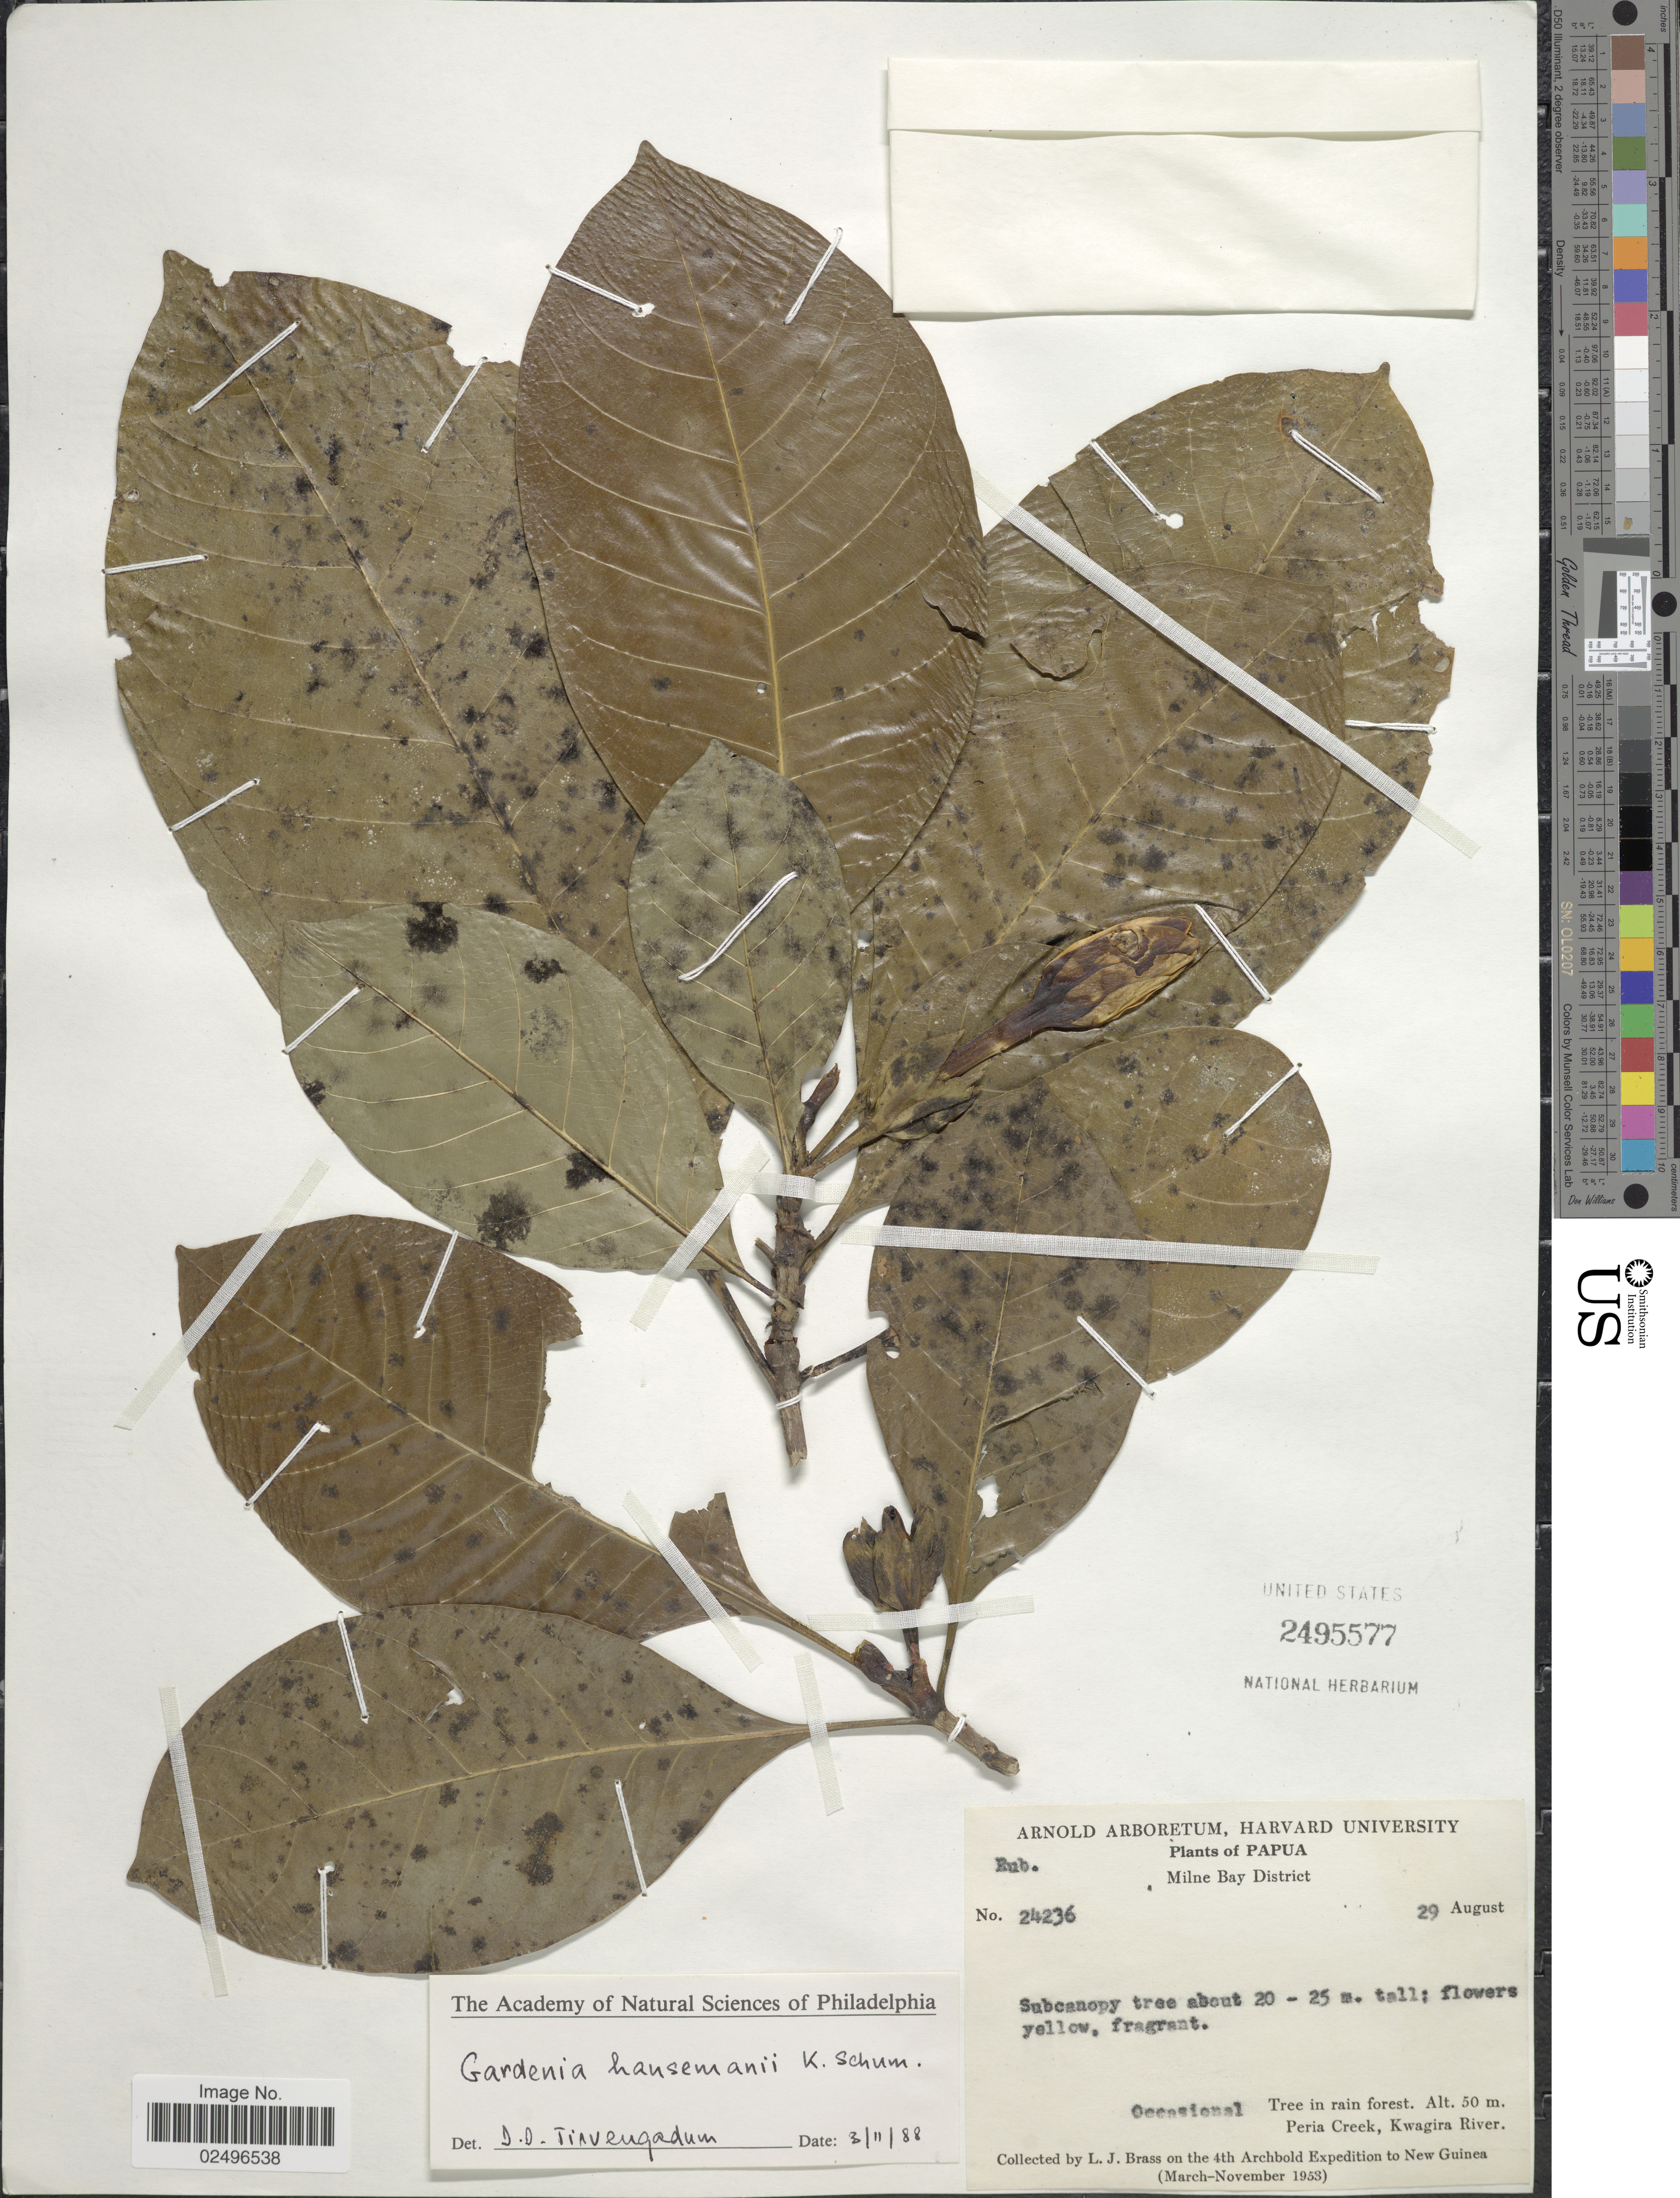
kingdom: Plantae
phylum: Tracheophyta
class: Magnoliopsida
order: Gentianales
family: Rubiaceae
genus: Gardenia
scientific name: Gardenia hauseman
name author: K. Schum.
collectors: L. J. Brass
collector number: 24236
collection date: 1953-08-29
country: Papua New Guinea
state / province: Milne Bay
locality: Papua, Milne Bay District, Tree in rain forest, Peria Creek, Kwagira River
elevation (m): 50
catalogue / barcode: US 2495577